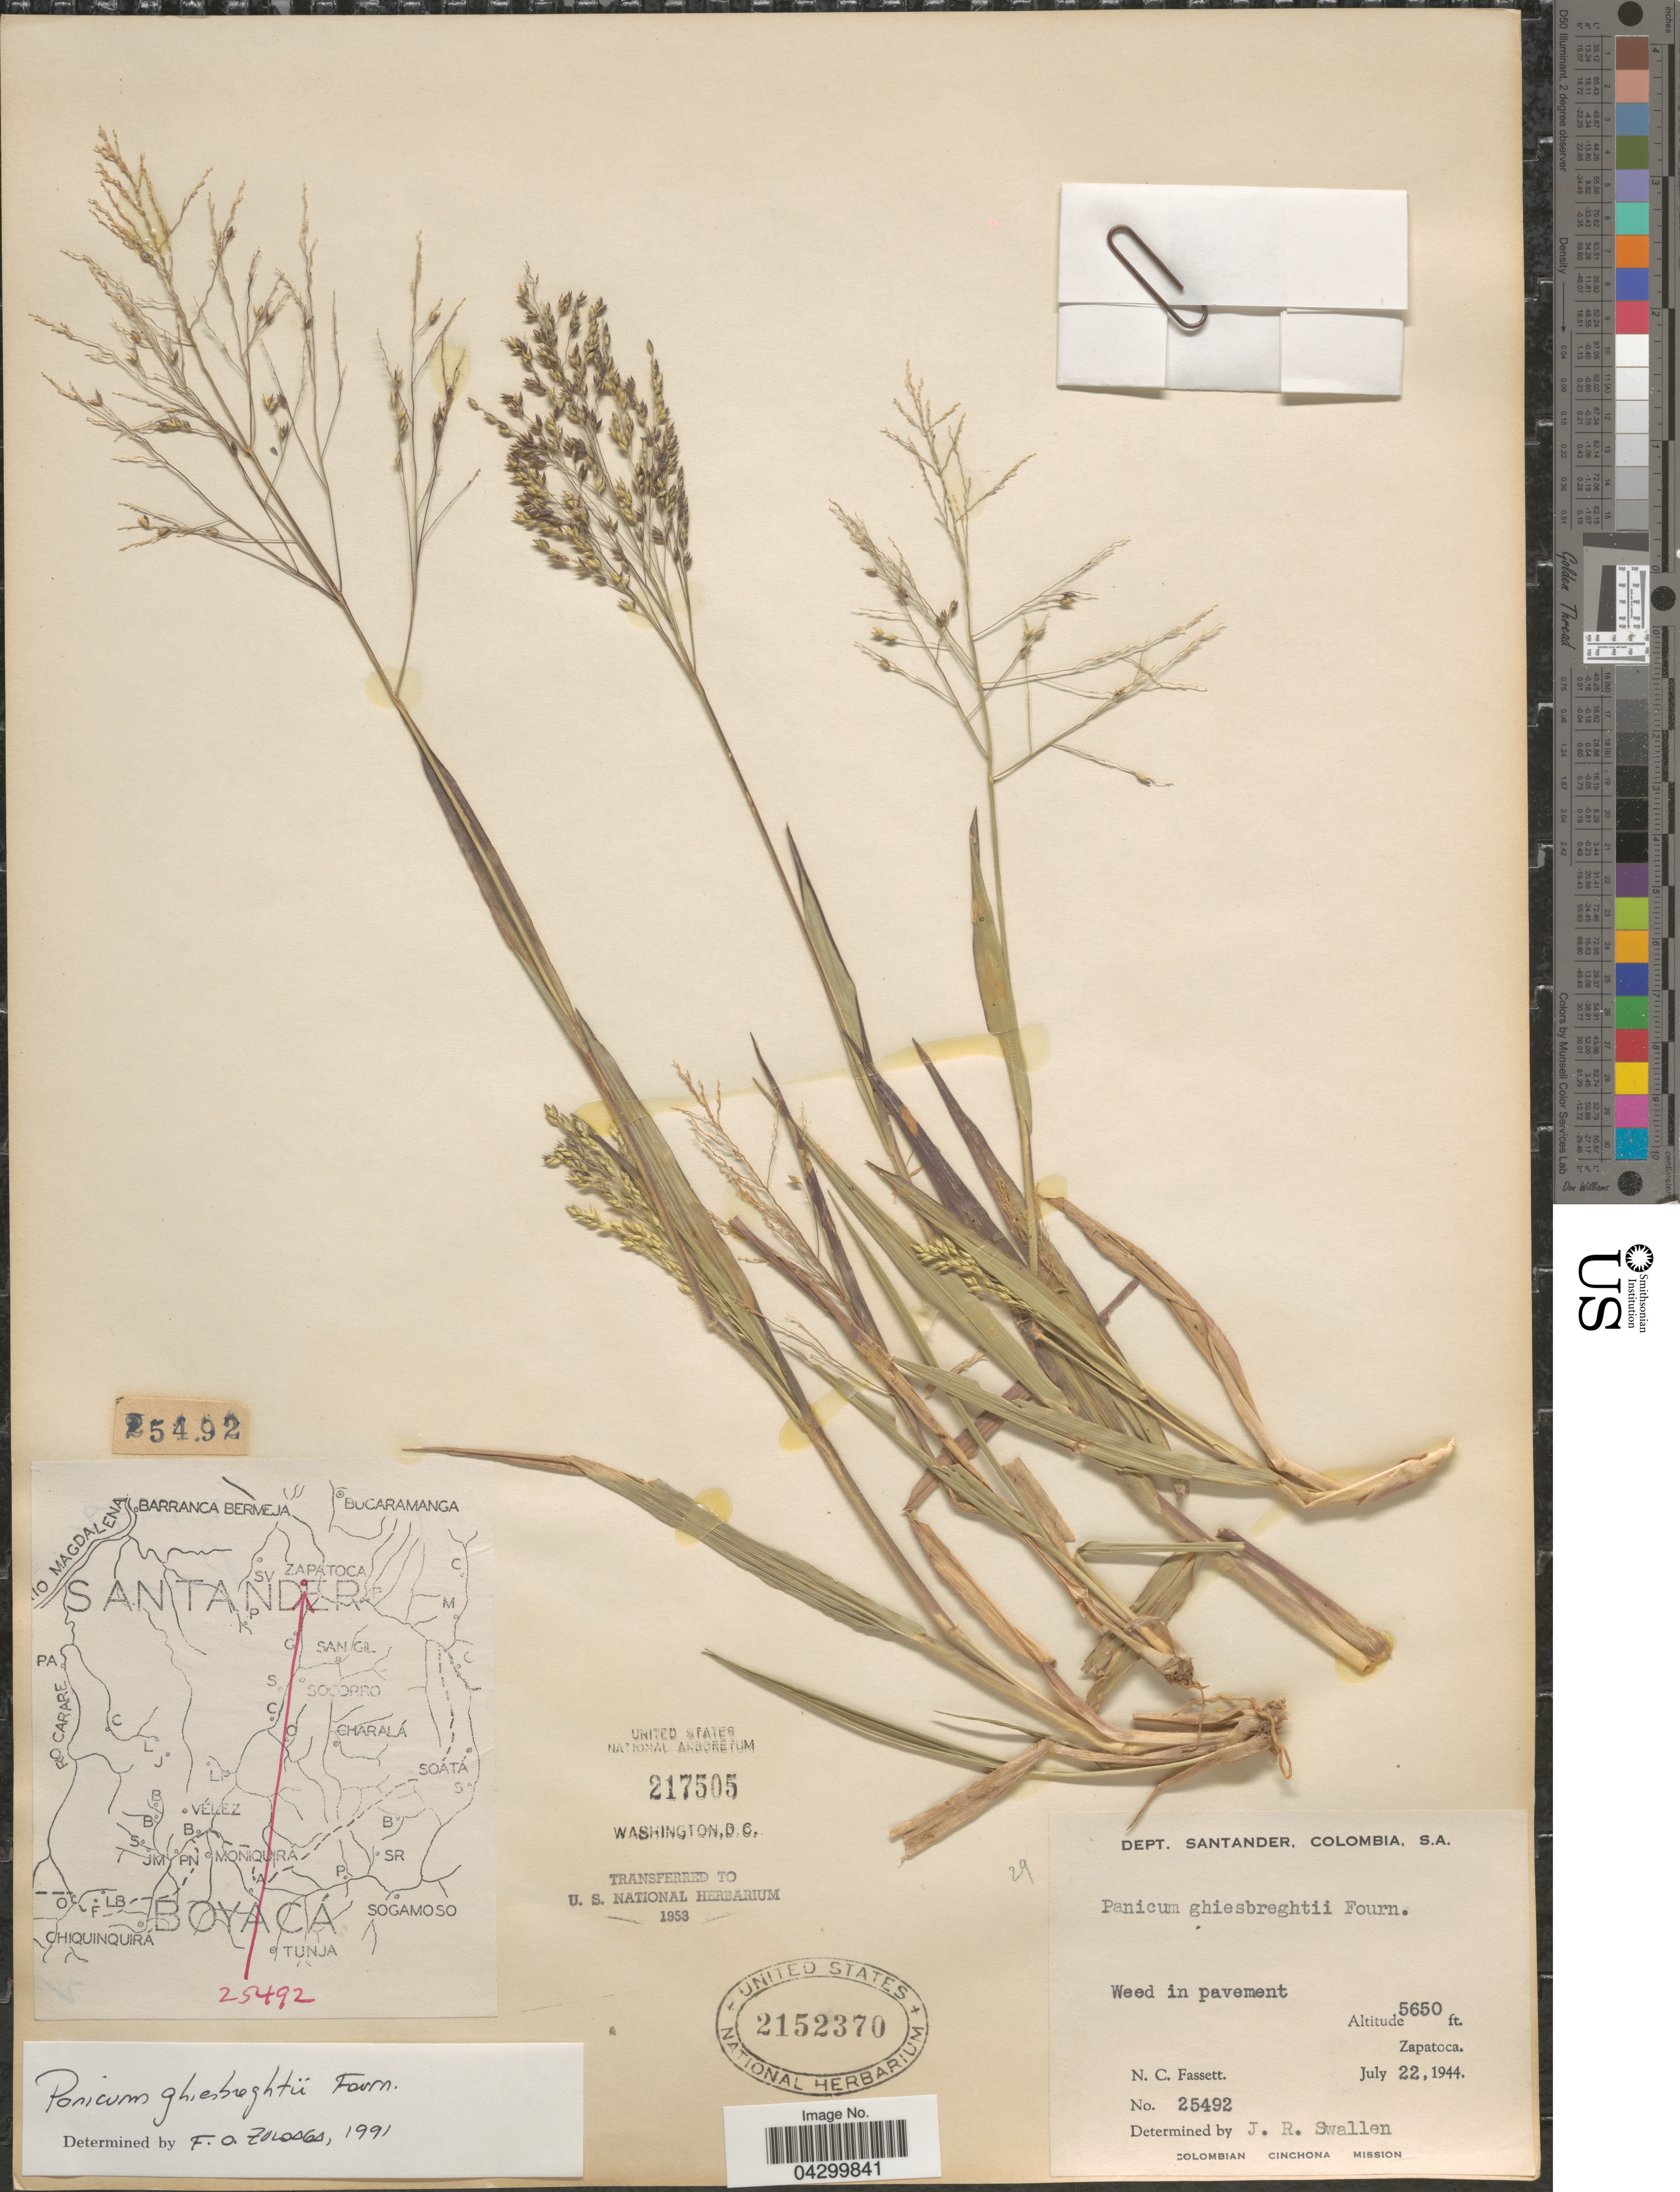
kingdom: Plantae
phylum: Tracheophyta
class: Liliopsida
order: Poales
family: Poaceae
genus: Panicum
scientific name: Panicum ghiesbreghtii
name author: E. Fourn.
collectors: N. C. Fassett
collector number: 25492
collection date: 1944-07-22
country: Colombia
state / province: Santander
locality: Dept. Santander, S. A. Zapatoca. Colombian Cinchona Mission.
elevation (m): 1722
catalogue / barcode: US 2152370